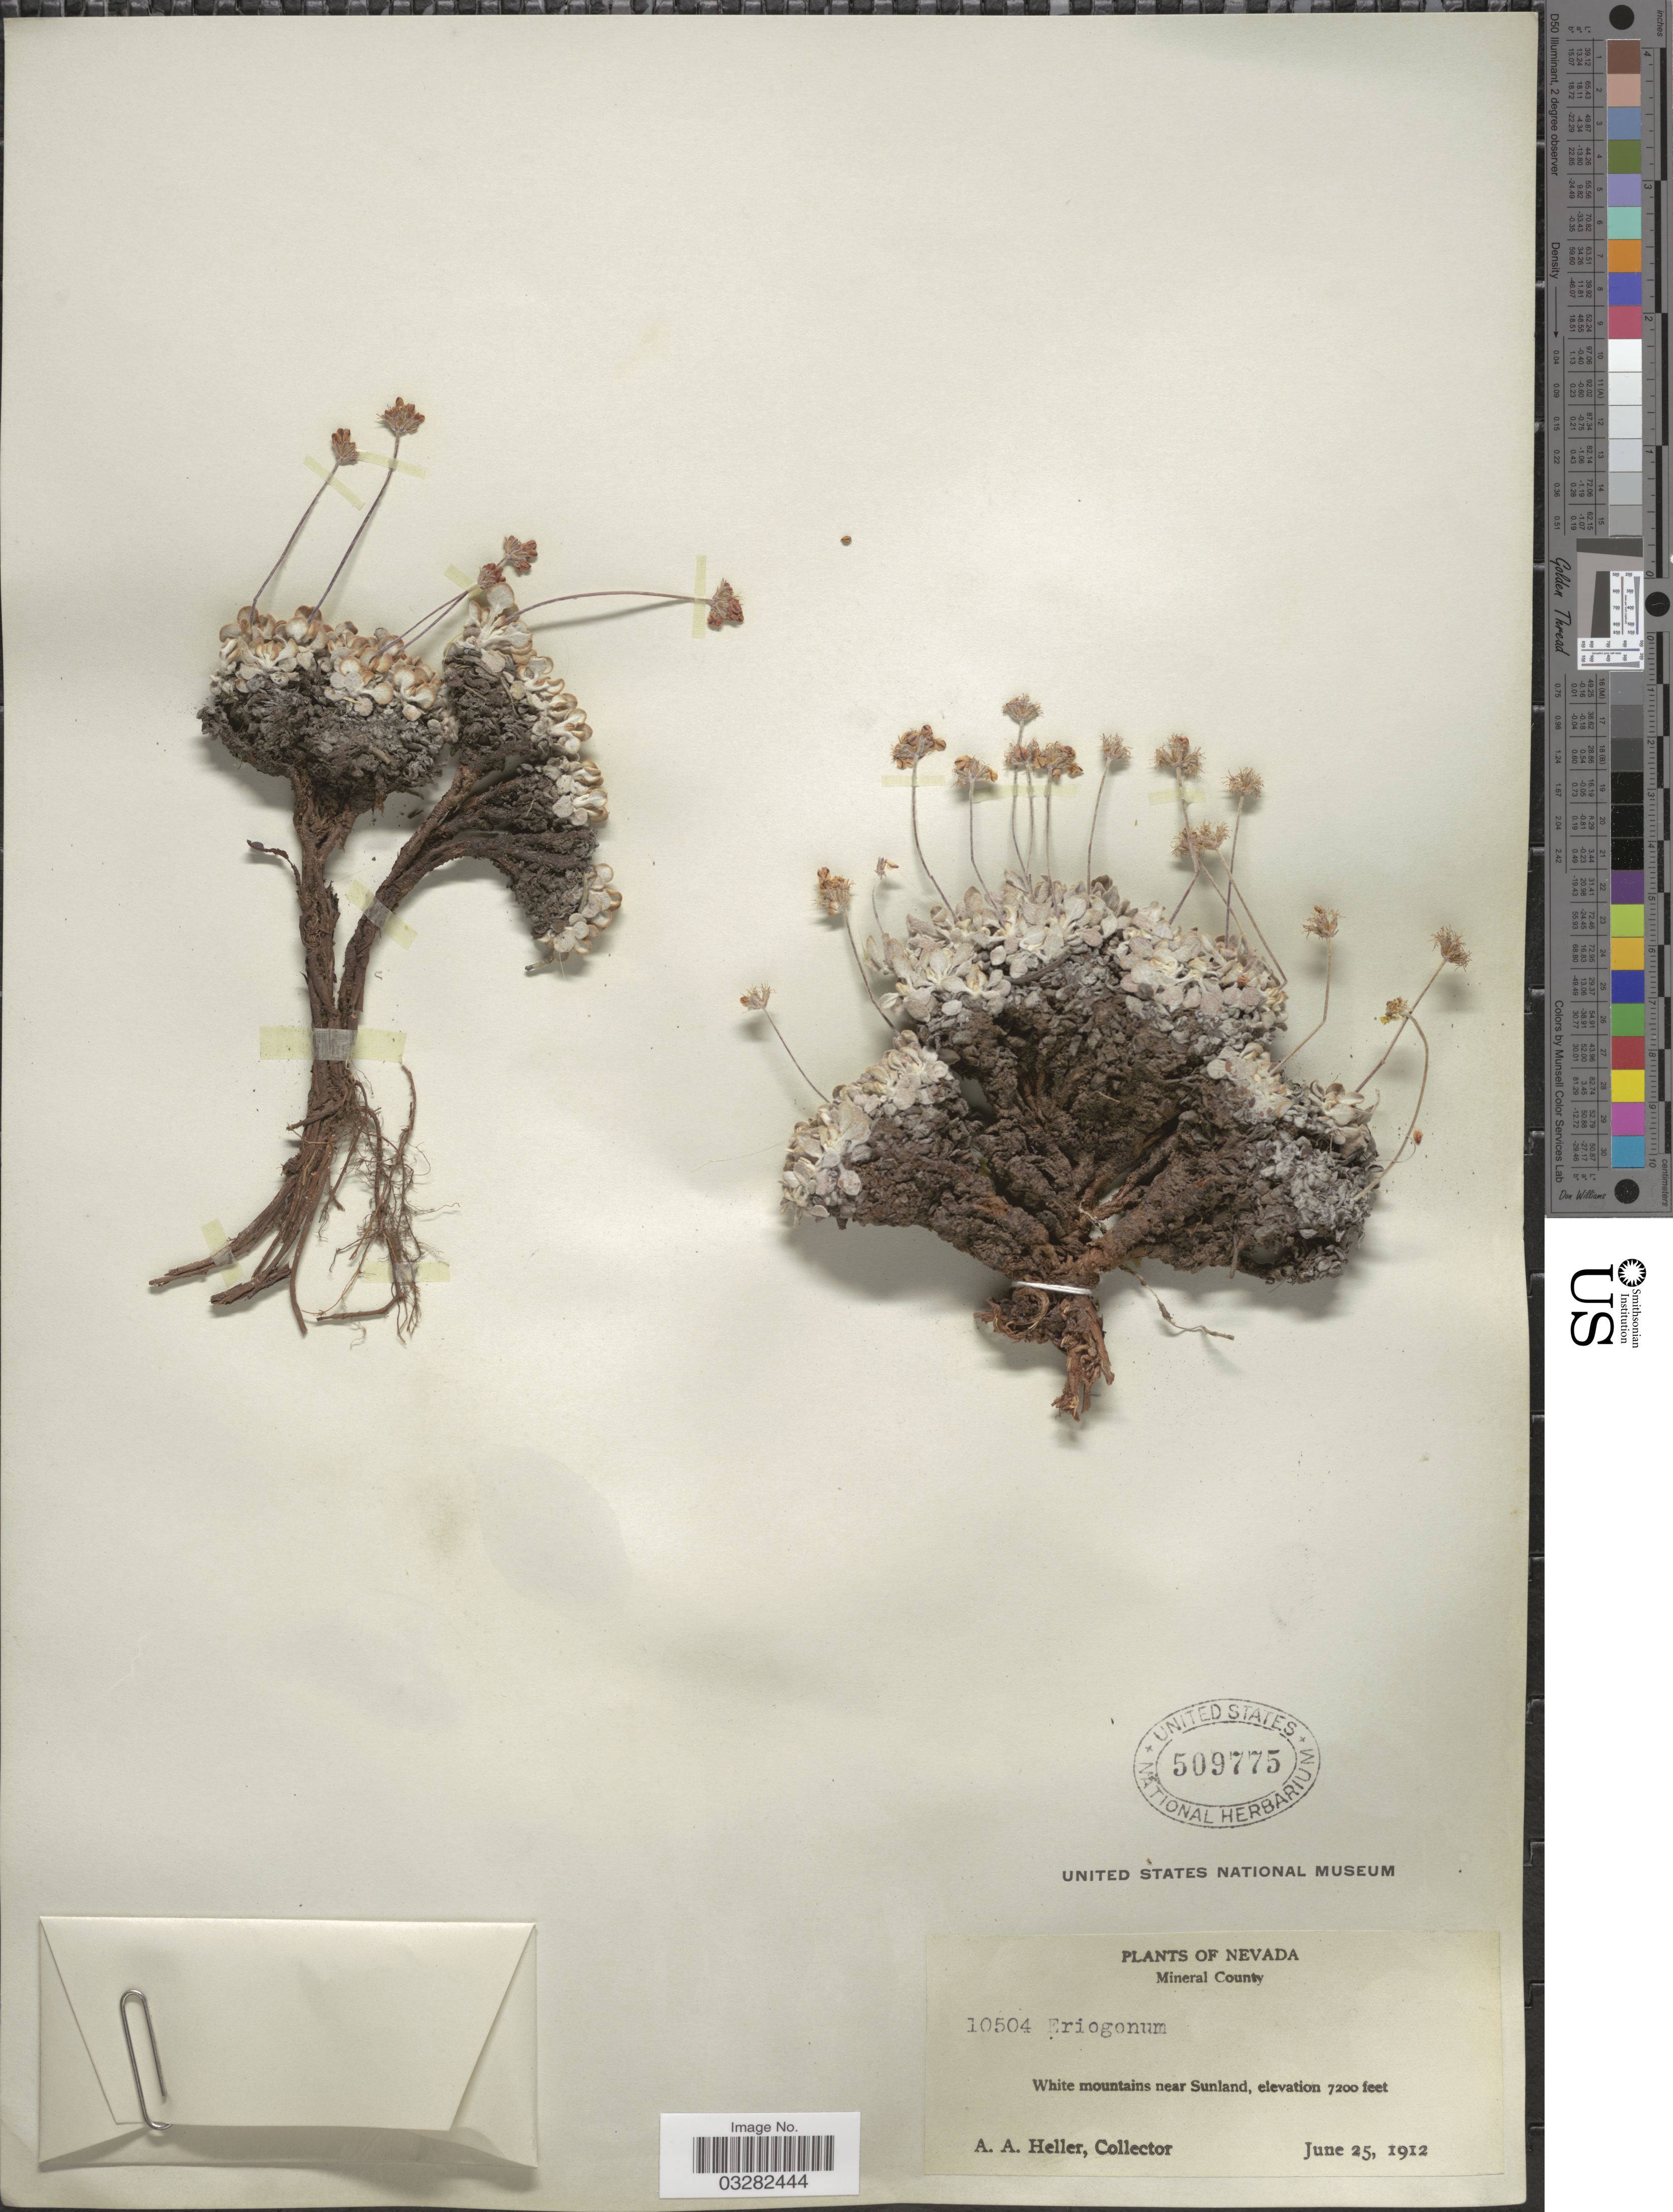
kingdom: Plantae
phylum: Tracheophyta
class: Magnoliopsida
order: Caryophyllales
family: Polygonaceae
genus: Eriogonum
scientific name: Eriogonum sp.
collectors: A. A. Heller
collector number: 10504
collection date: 1912-06-25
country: United States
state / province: Nevada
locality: Mineral County. White mountains near Sunland.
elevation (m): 2195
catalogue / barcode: US 509775